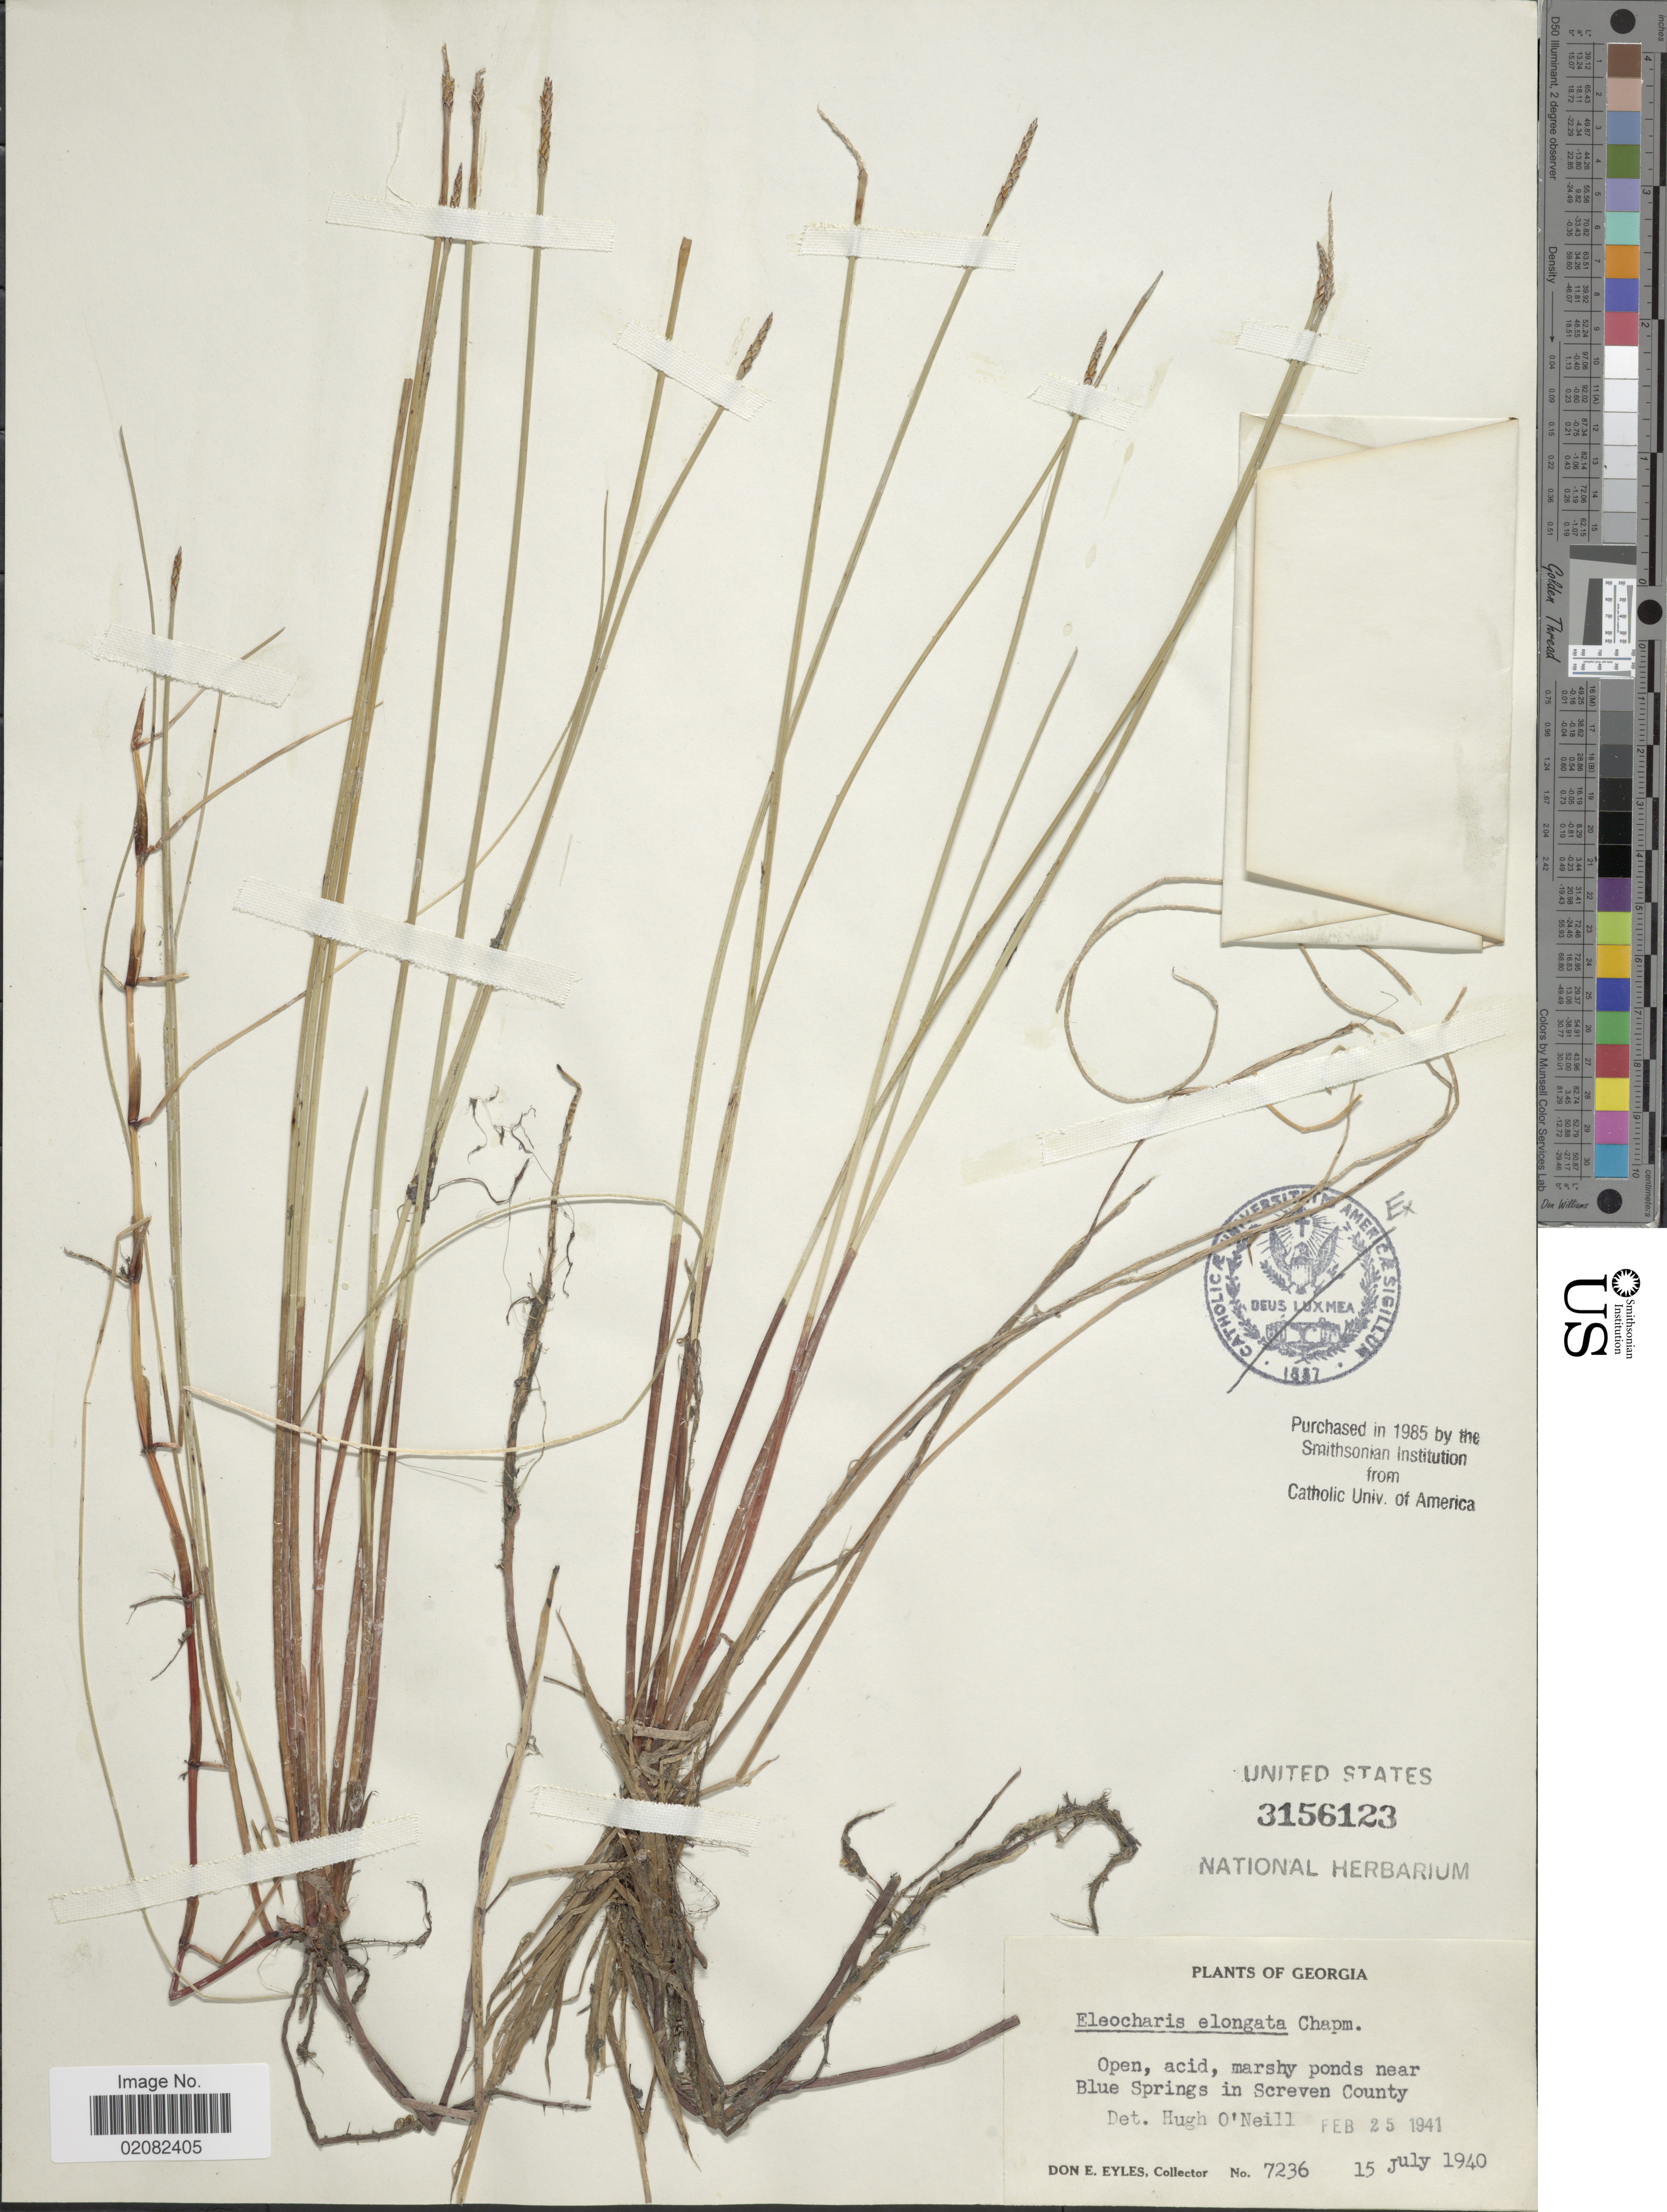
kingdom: Plantae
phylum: Tracheophyta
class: Liliopsida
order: Poales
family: Cyperaceae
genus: Eleocharis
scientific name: Eleocharis elongata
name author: Chapm.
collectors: D. Eyles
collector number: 7236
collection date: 1940-07-15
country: United States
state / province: Georgia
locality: Near Blue Springs in Screven County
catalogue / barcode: US 3156123